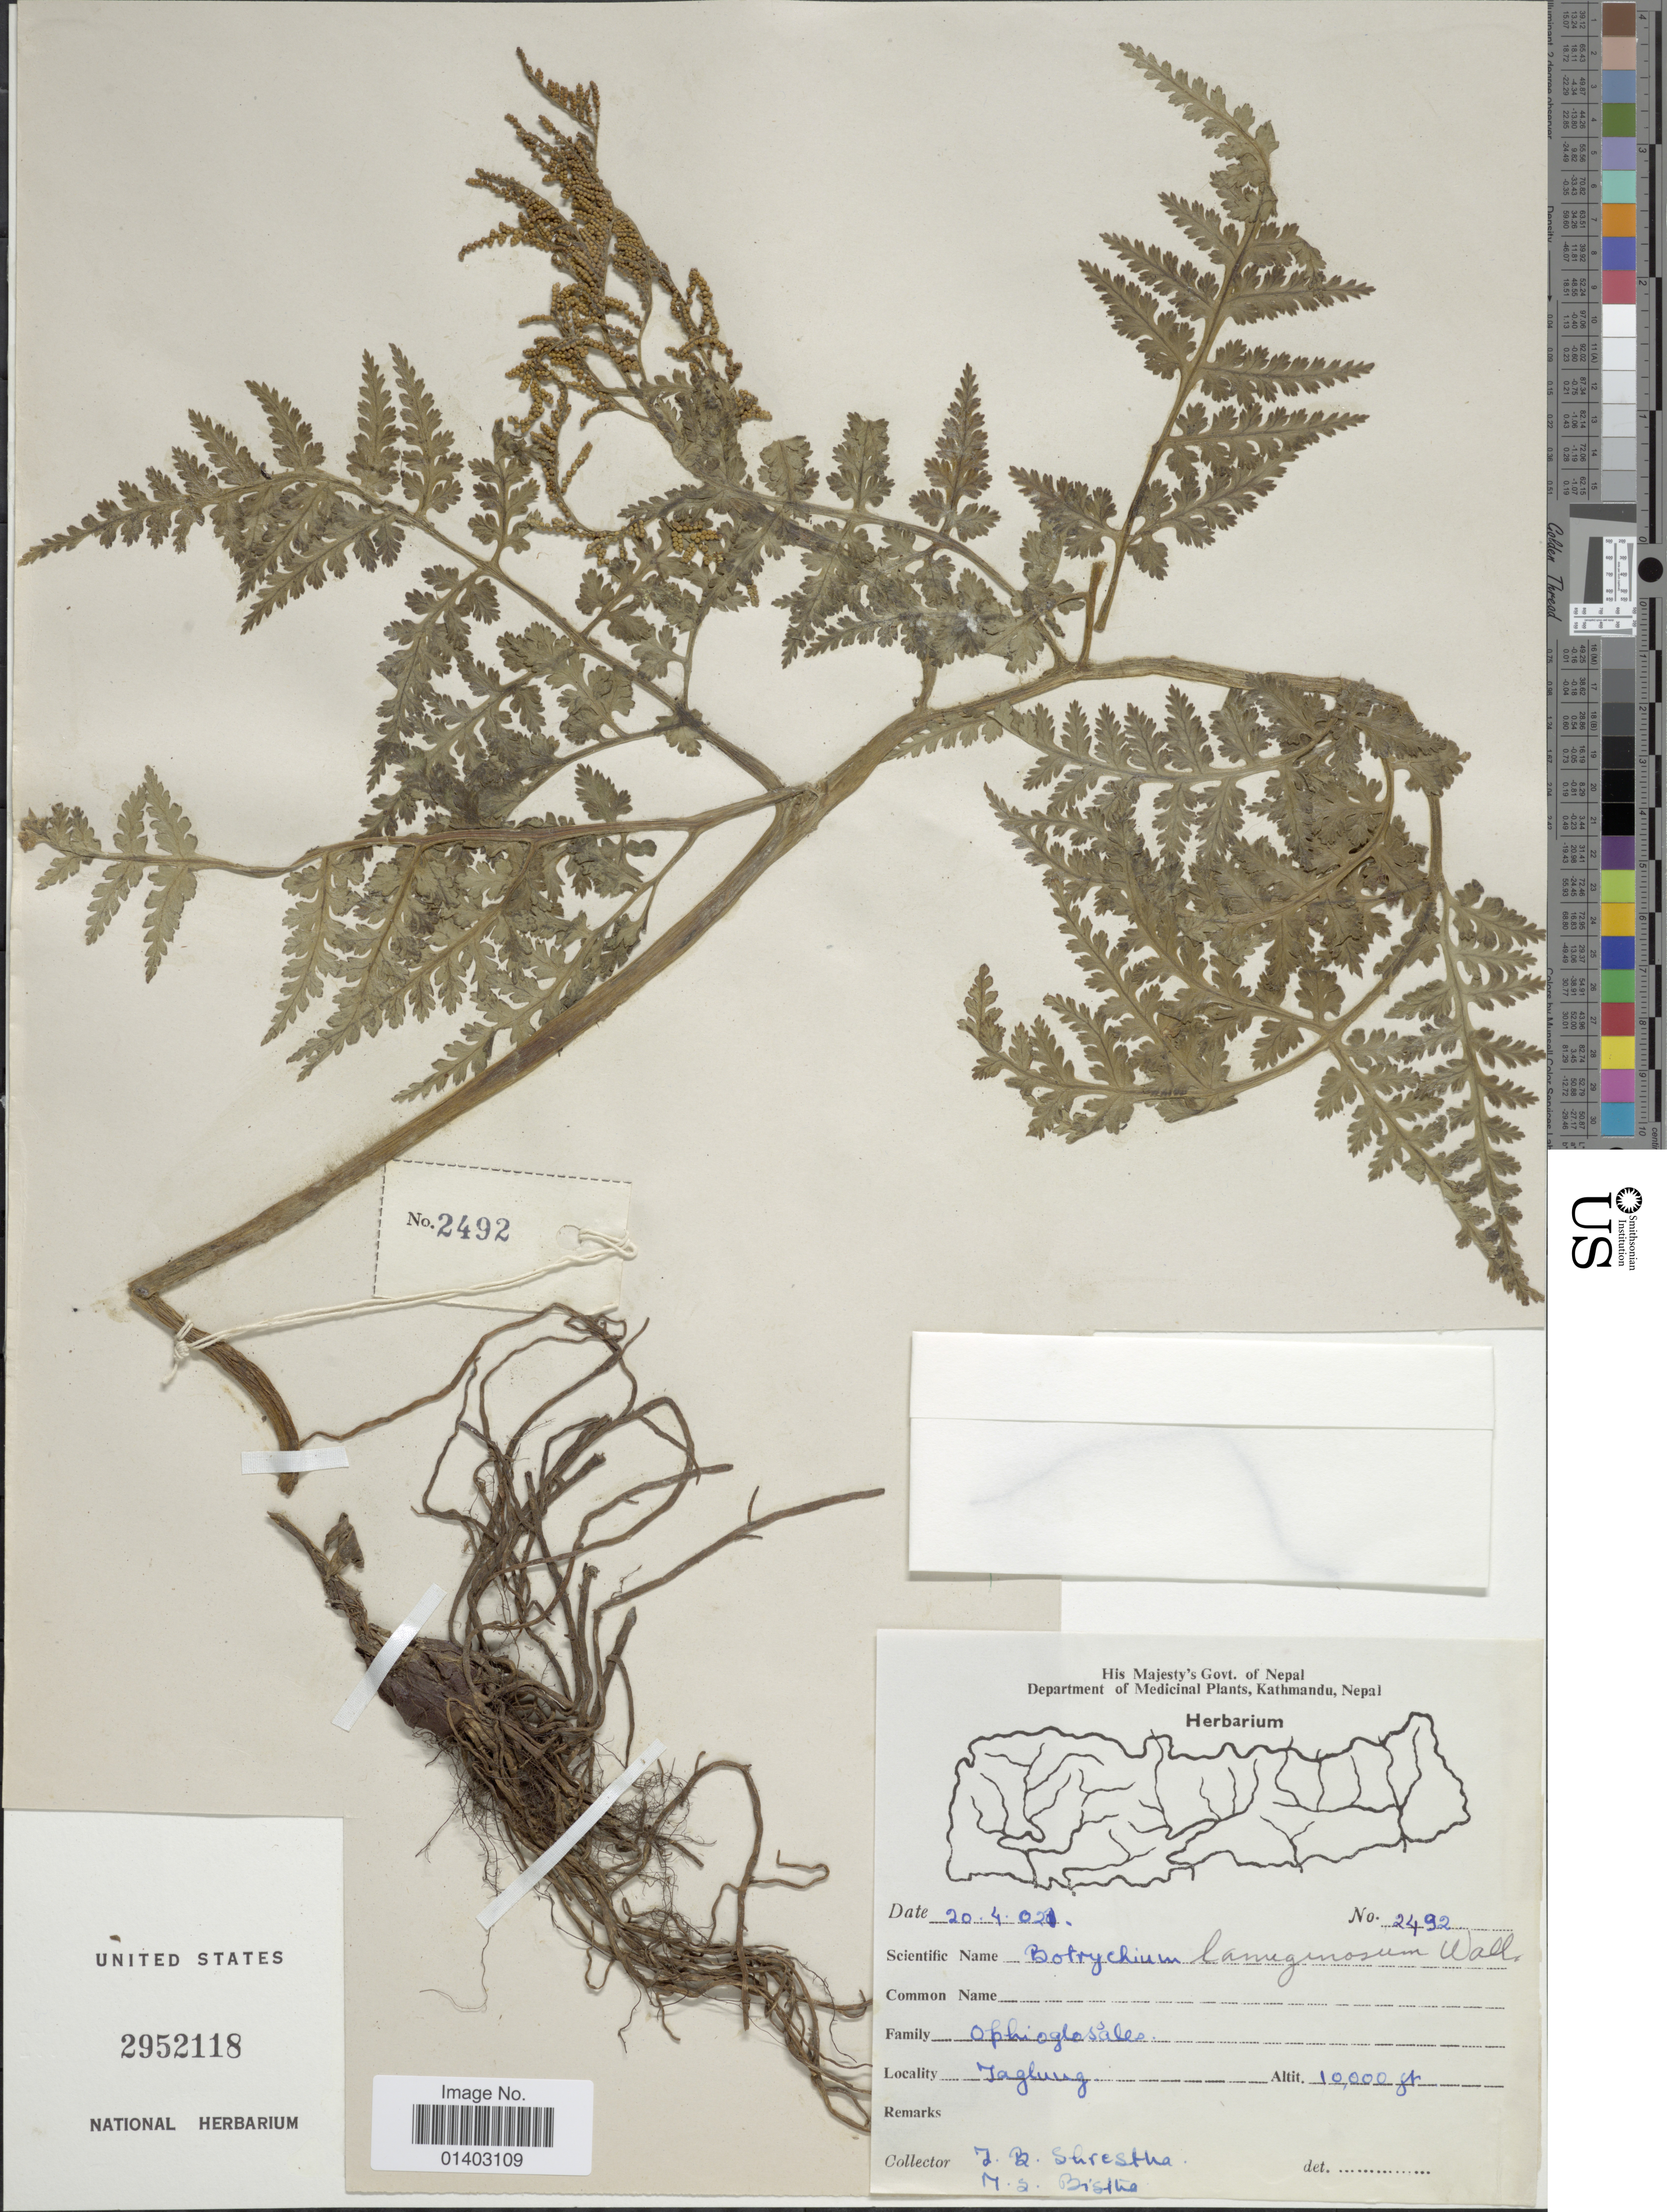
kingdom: Plantae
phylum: Tracheophyta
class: Polypodiopsida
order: Ophioglossales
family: Ophioglossaceae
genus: Botrychium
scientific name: Botrychium lanuginosum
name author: Wall. ex Hook. & Grev.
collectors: T. B. Shrestha & M. Bistha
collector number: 2492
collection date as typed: Transcribed d/m/y: 20/4/21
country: Nepal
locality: Taglung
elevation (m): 3048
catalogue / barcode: US 2952118